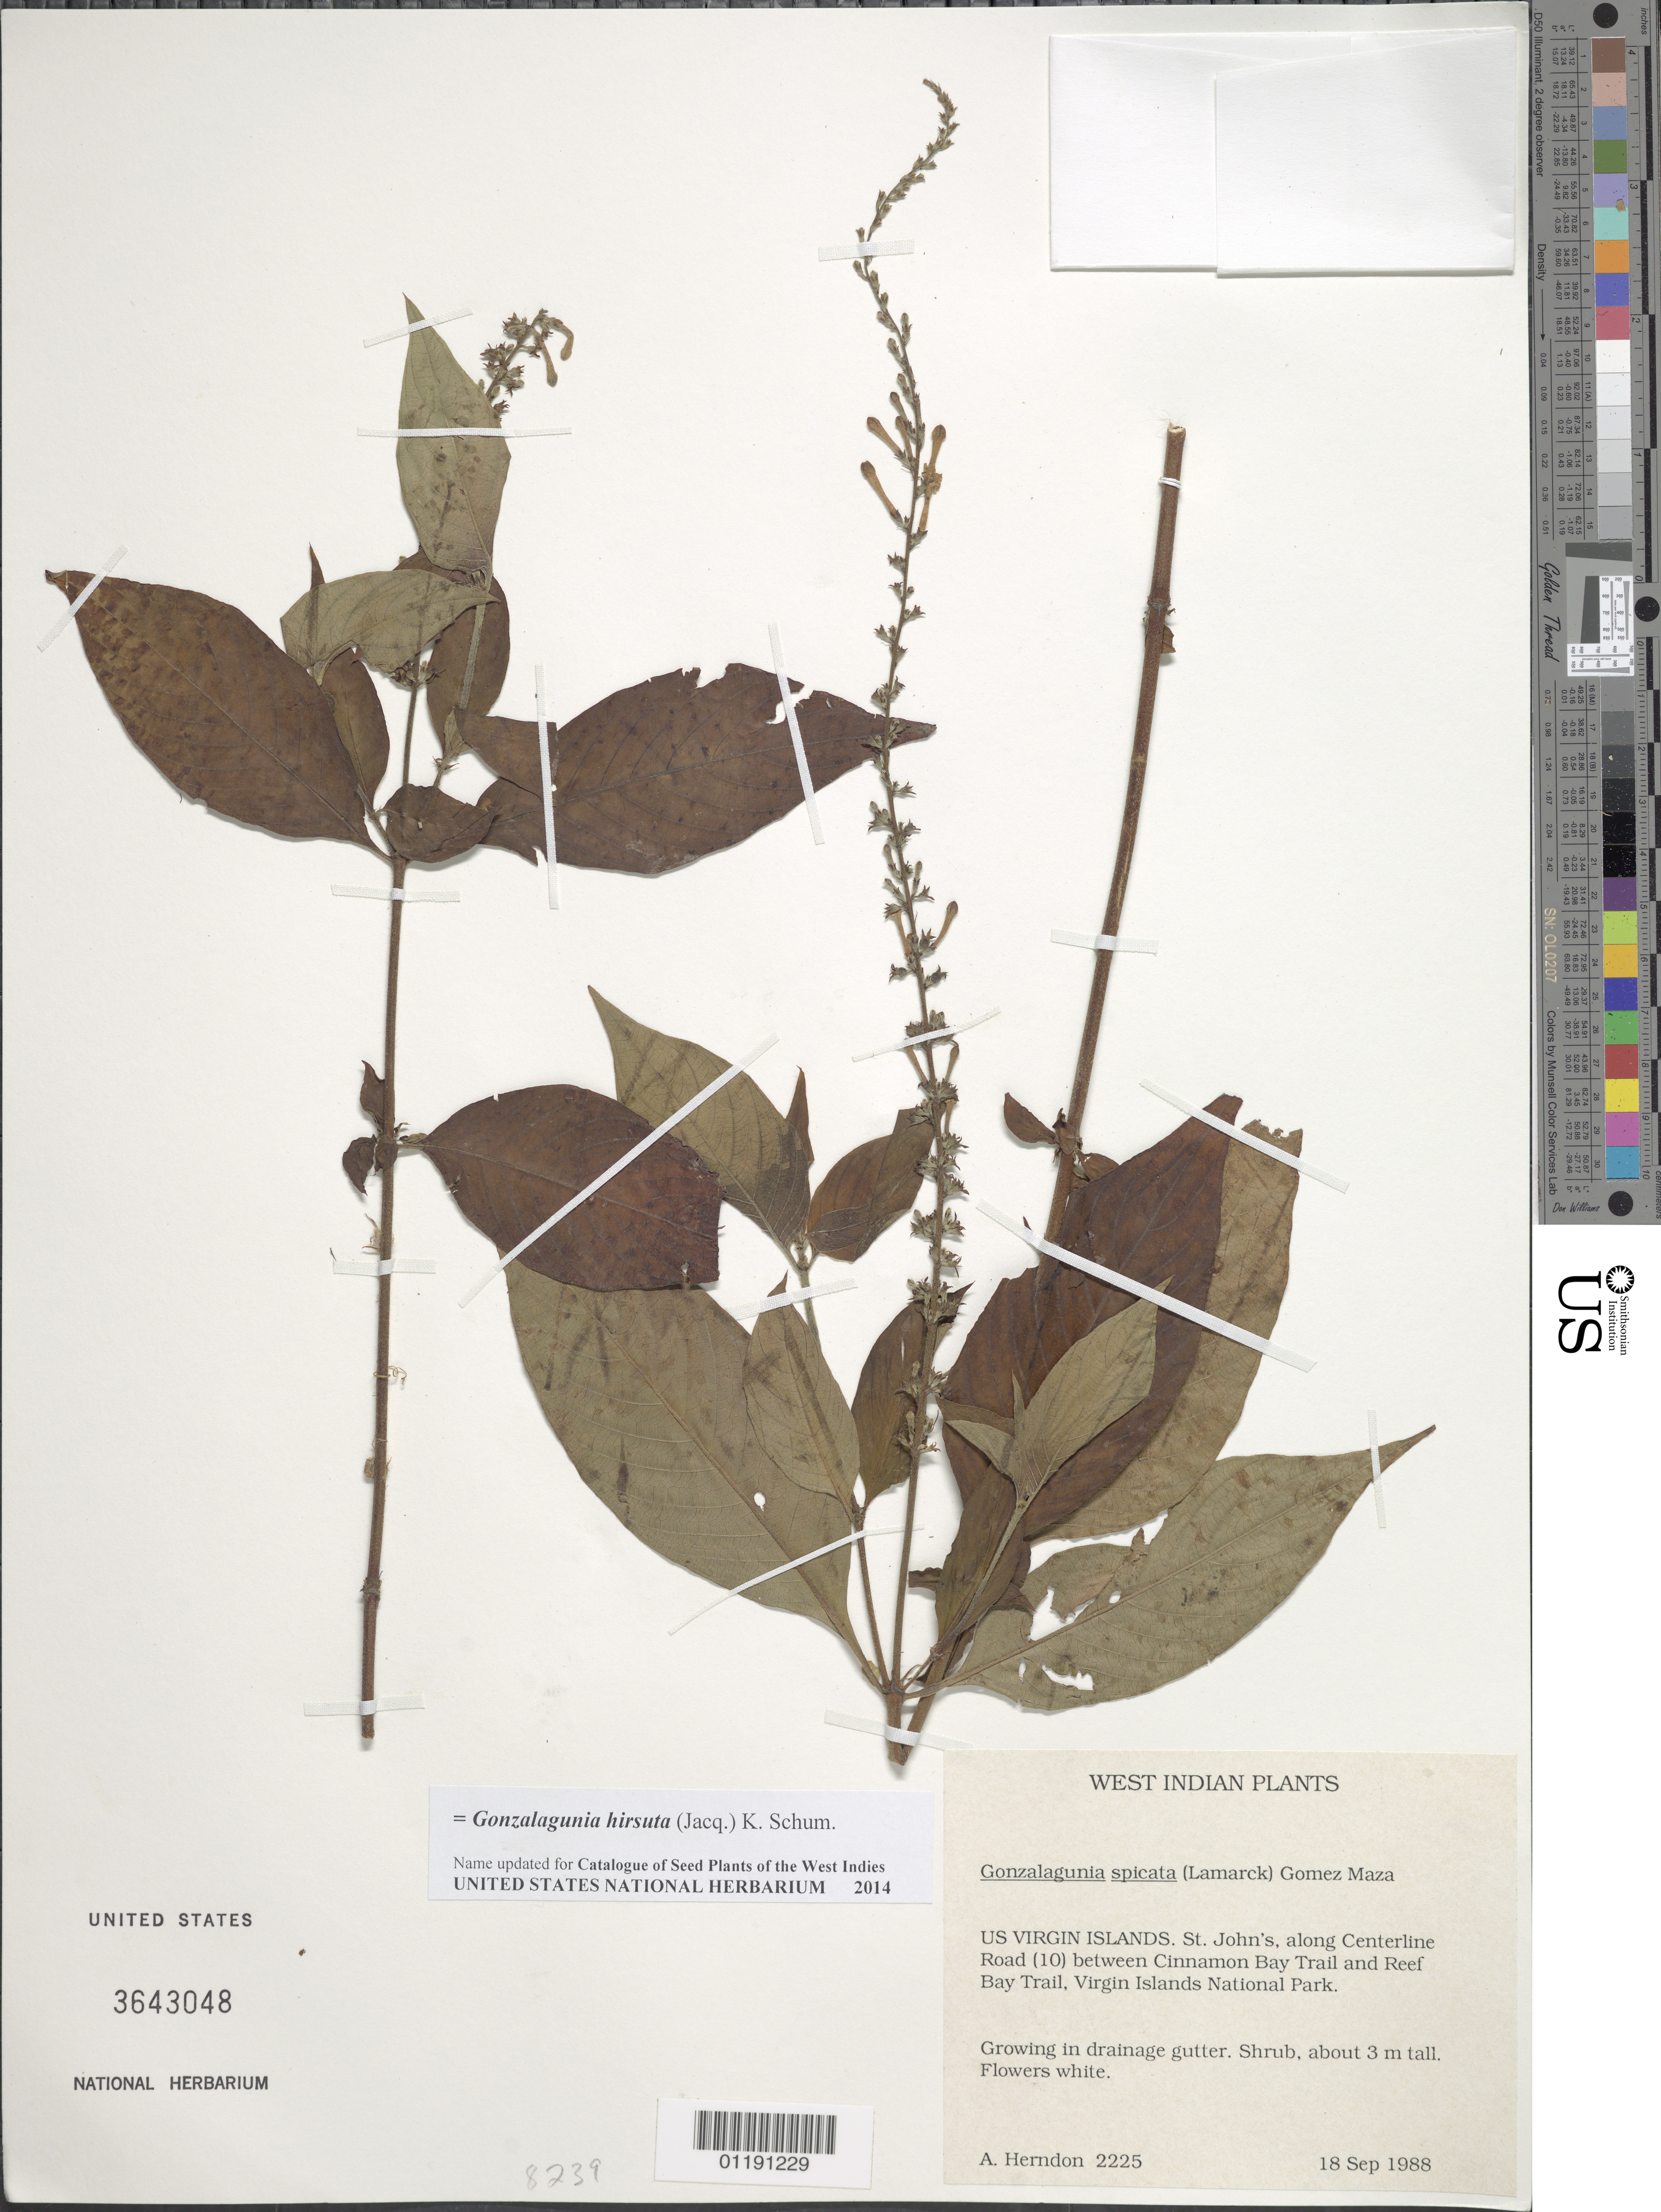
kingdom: Plantae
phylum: Tracheophyta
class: Magnoliopsida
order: Gentianales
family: Rubiaceae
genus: Gonzalagunia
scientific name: Gonzalagunia hirsuta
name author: (Jacq.) K. Schum.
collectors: A. Herndon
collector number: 2225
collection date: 1988-09-18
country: U.S. Virgin Islands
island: St. John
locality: Along Centerline Road (10) between Cinnamon Bay Trail and Reef Bay Trail, Virgin Islands National Park.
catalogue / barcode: US 3643048